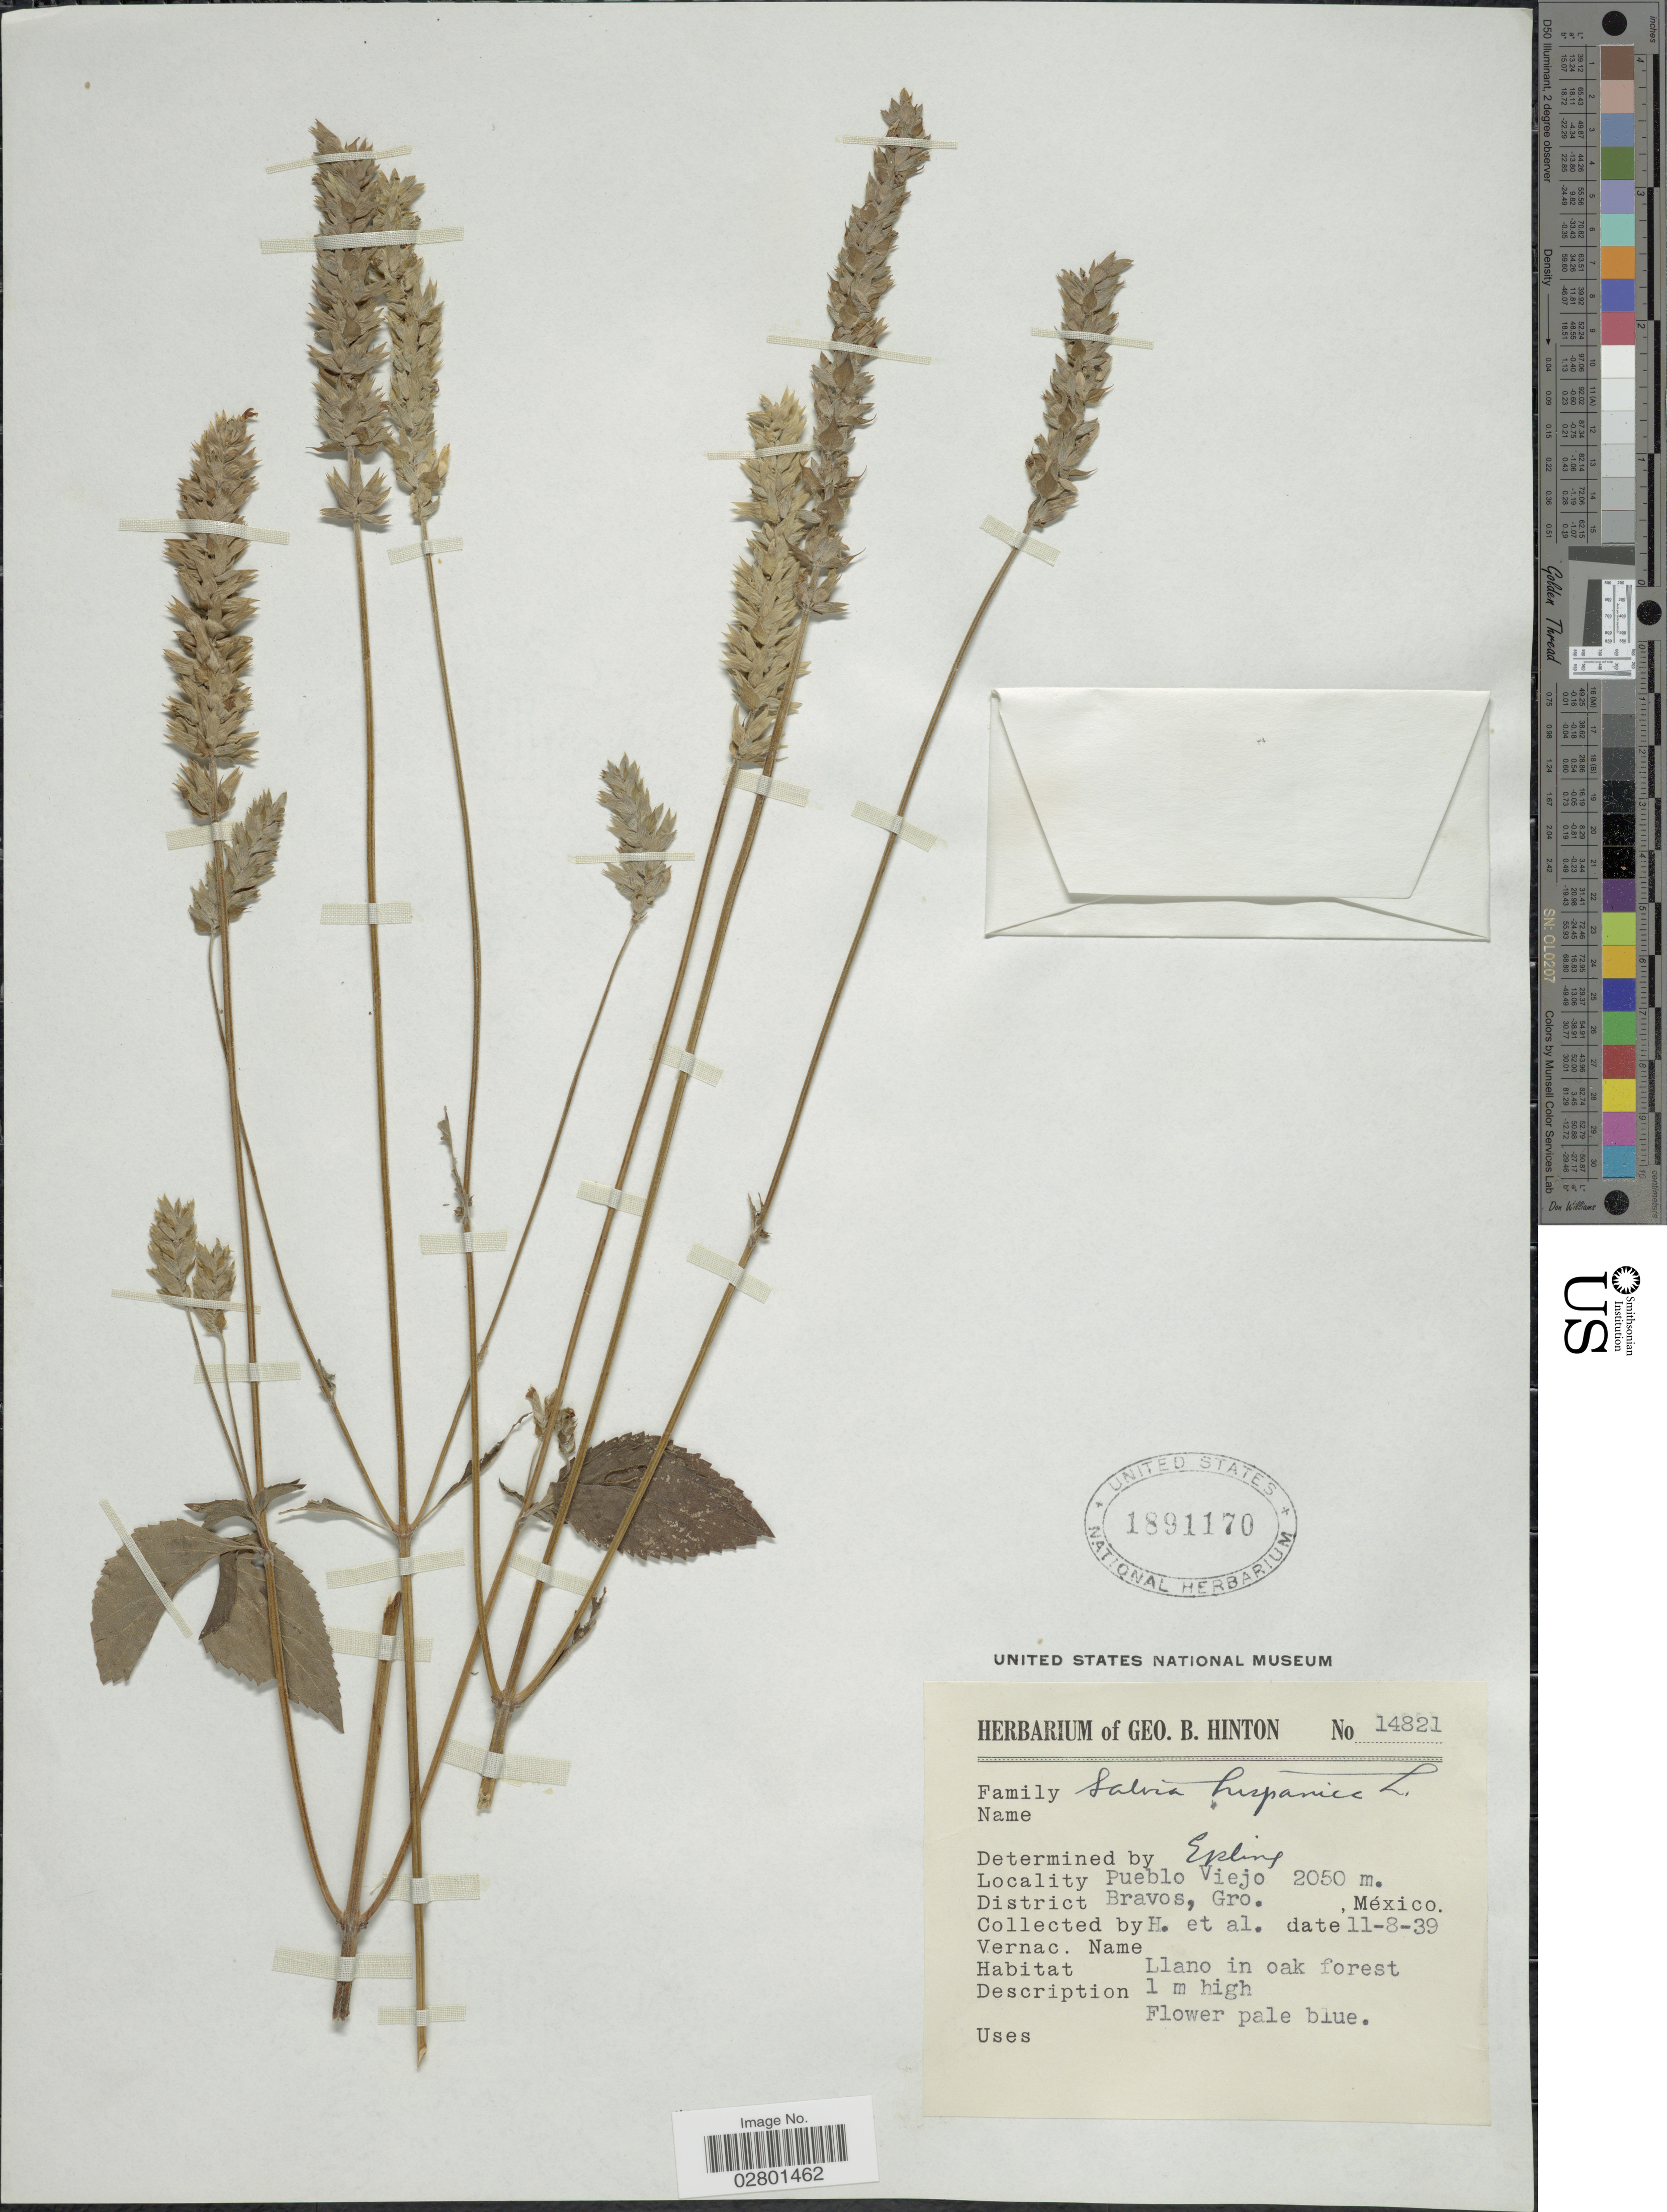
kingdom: Plantae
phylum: Tracheophyta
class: Magnoliopsida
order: Lamiales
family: Lamiaceae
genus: Salvia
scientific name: Salvia hispanica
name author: L.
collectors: G. B. Hinton & et al.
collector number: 14821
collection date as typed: Transcribed d/m/y: 11/8/39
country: Mexico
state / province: Guerrero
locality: Pueblo Viejo, District Bravos, Gro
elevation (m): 2050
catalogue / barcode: US 1891170